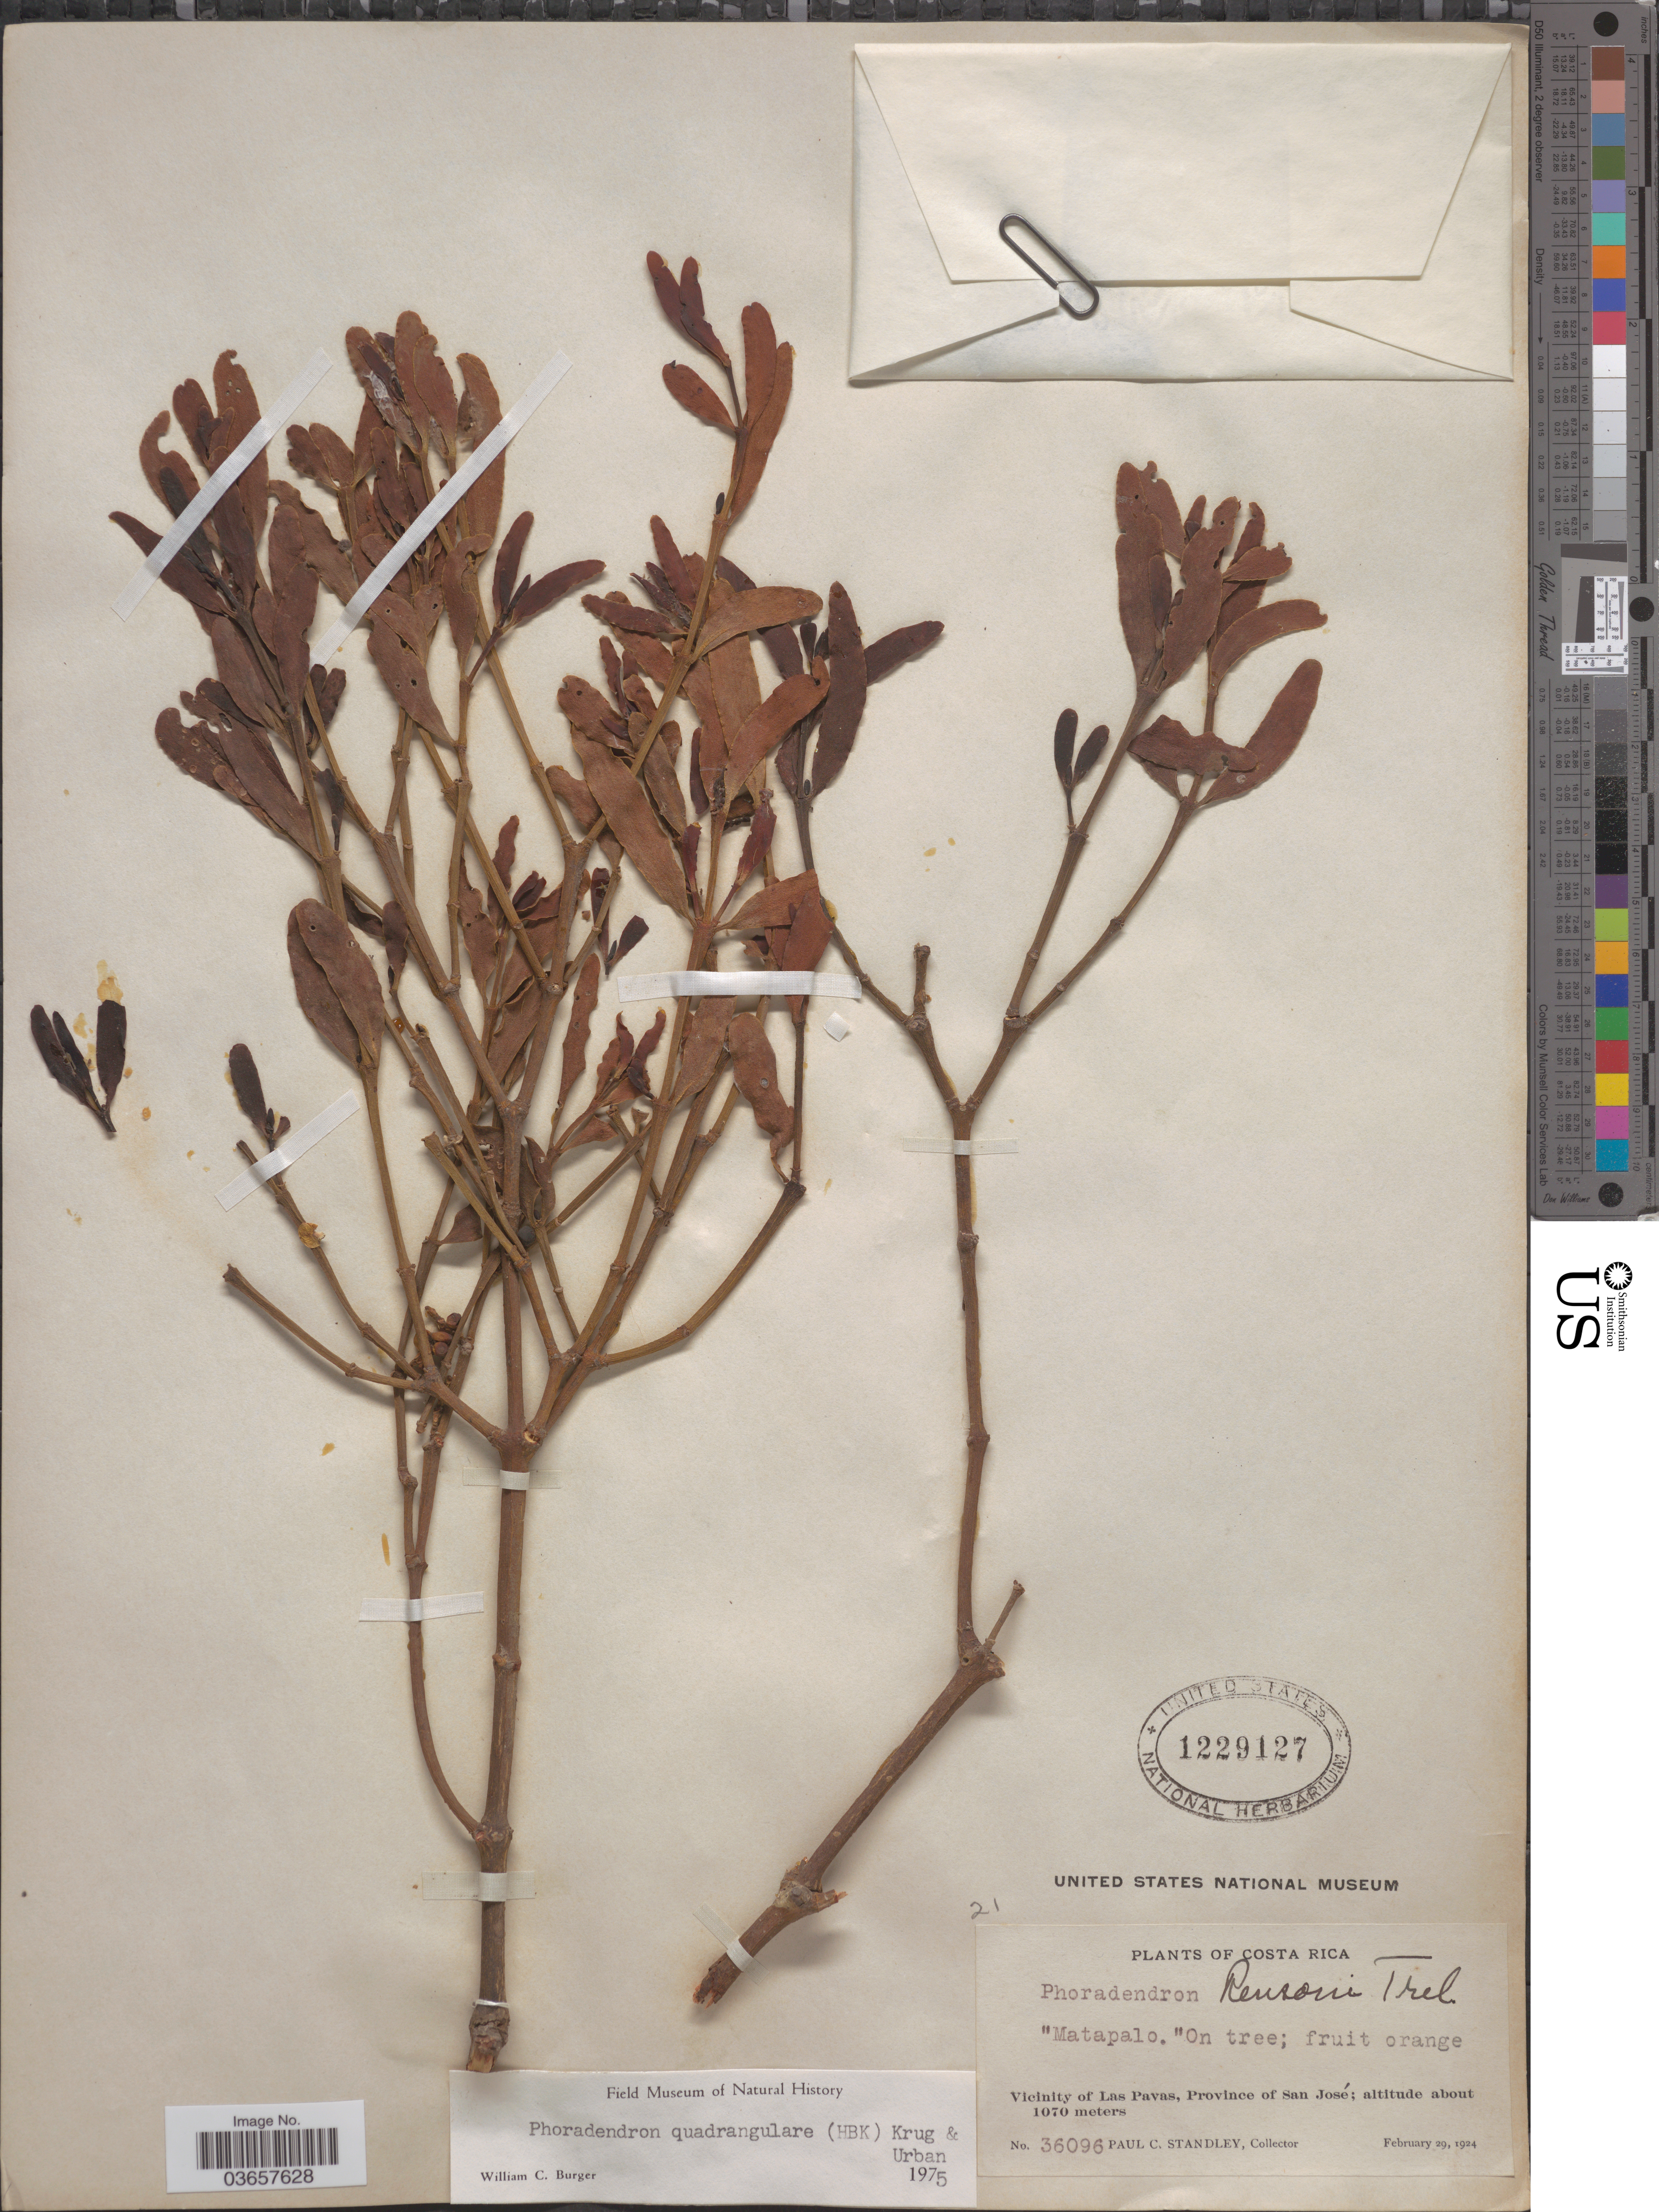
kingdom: Plantae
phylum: Tracheophyta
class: Magnoliopsida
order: Santalales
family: Viscaceae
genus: Phoradendron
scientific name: Phoradendron quadrangulare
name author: (Kunth) Griseb.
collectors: P. C. Standley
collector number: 36096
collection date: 1924-02-29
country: Costa Rica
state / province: San José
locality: Vicinity of Las Pavas.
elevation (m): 1070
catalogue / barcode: US 1229127